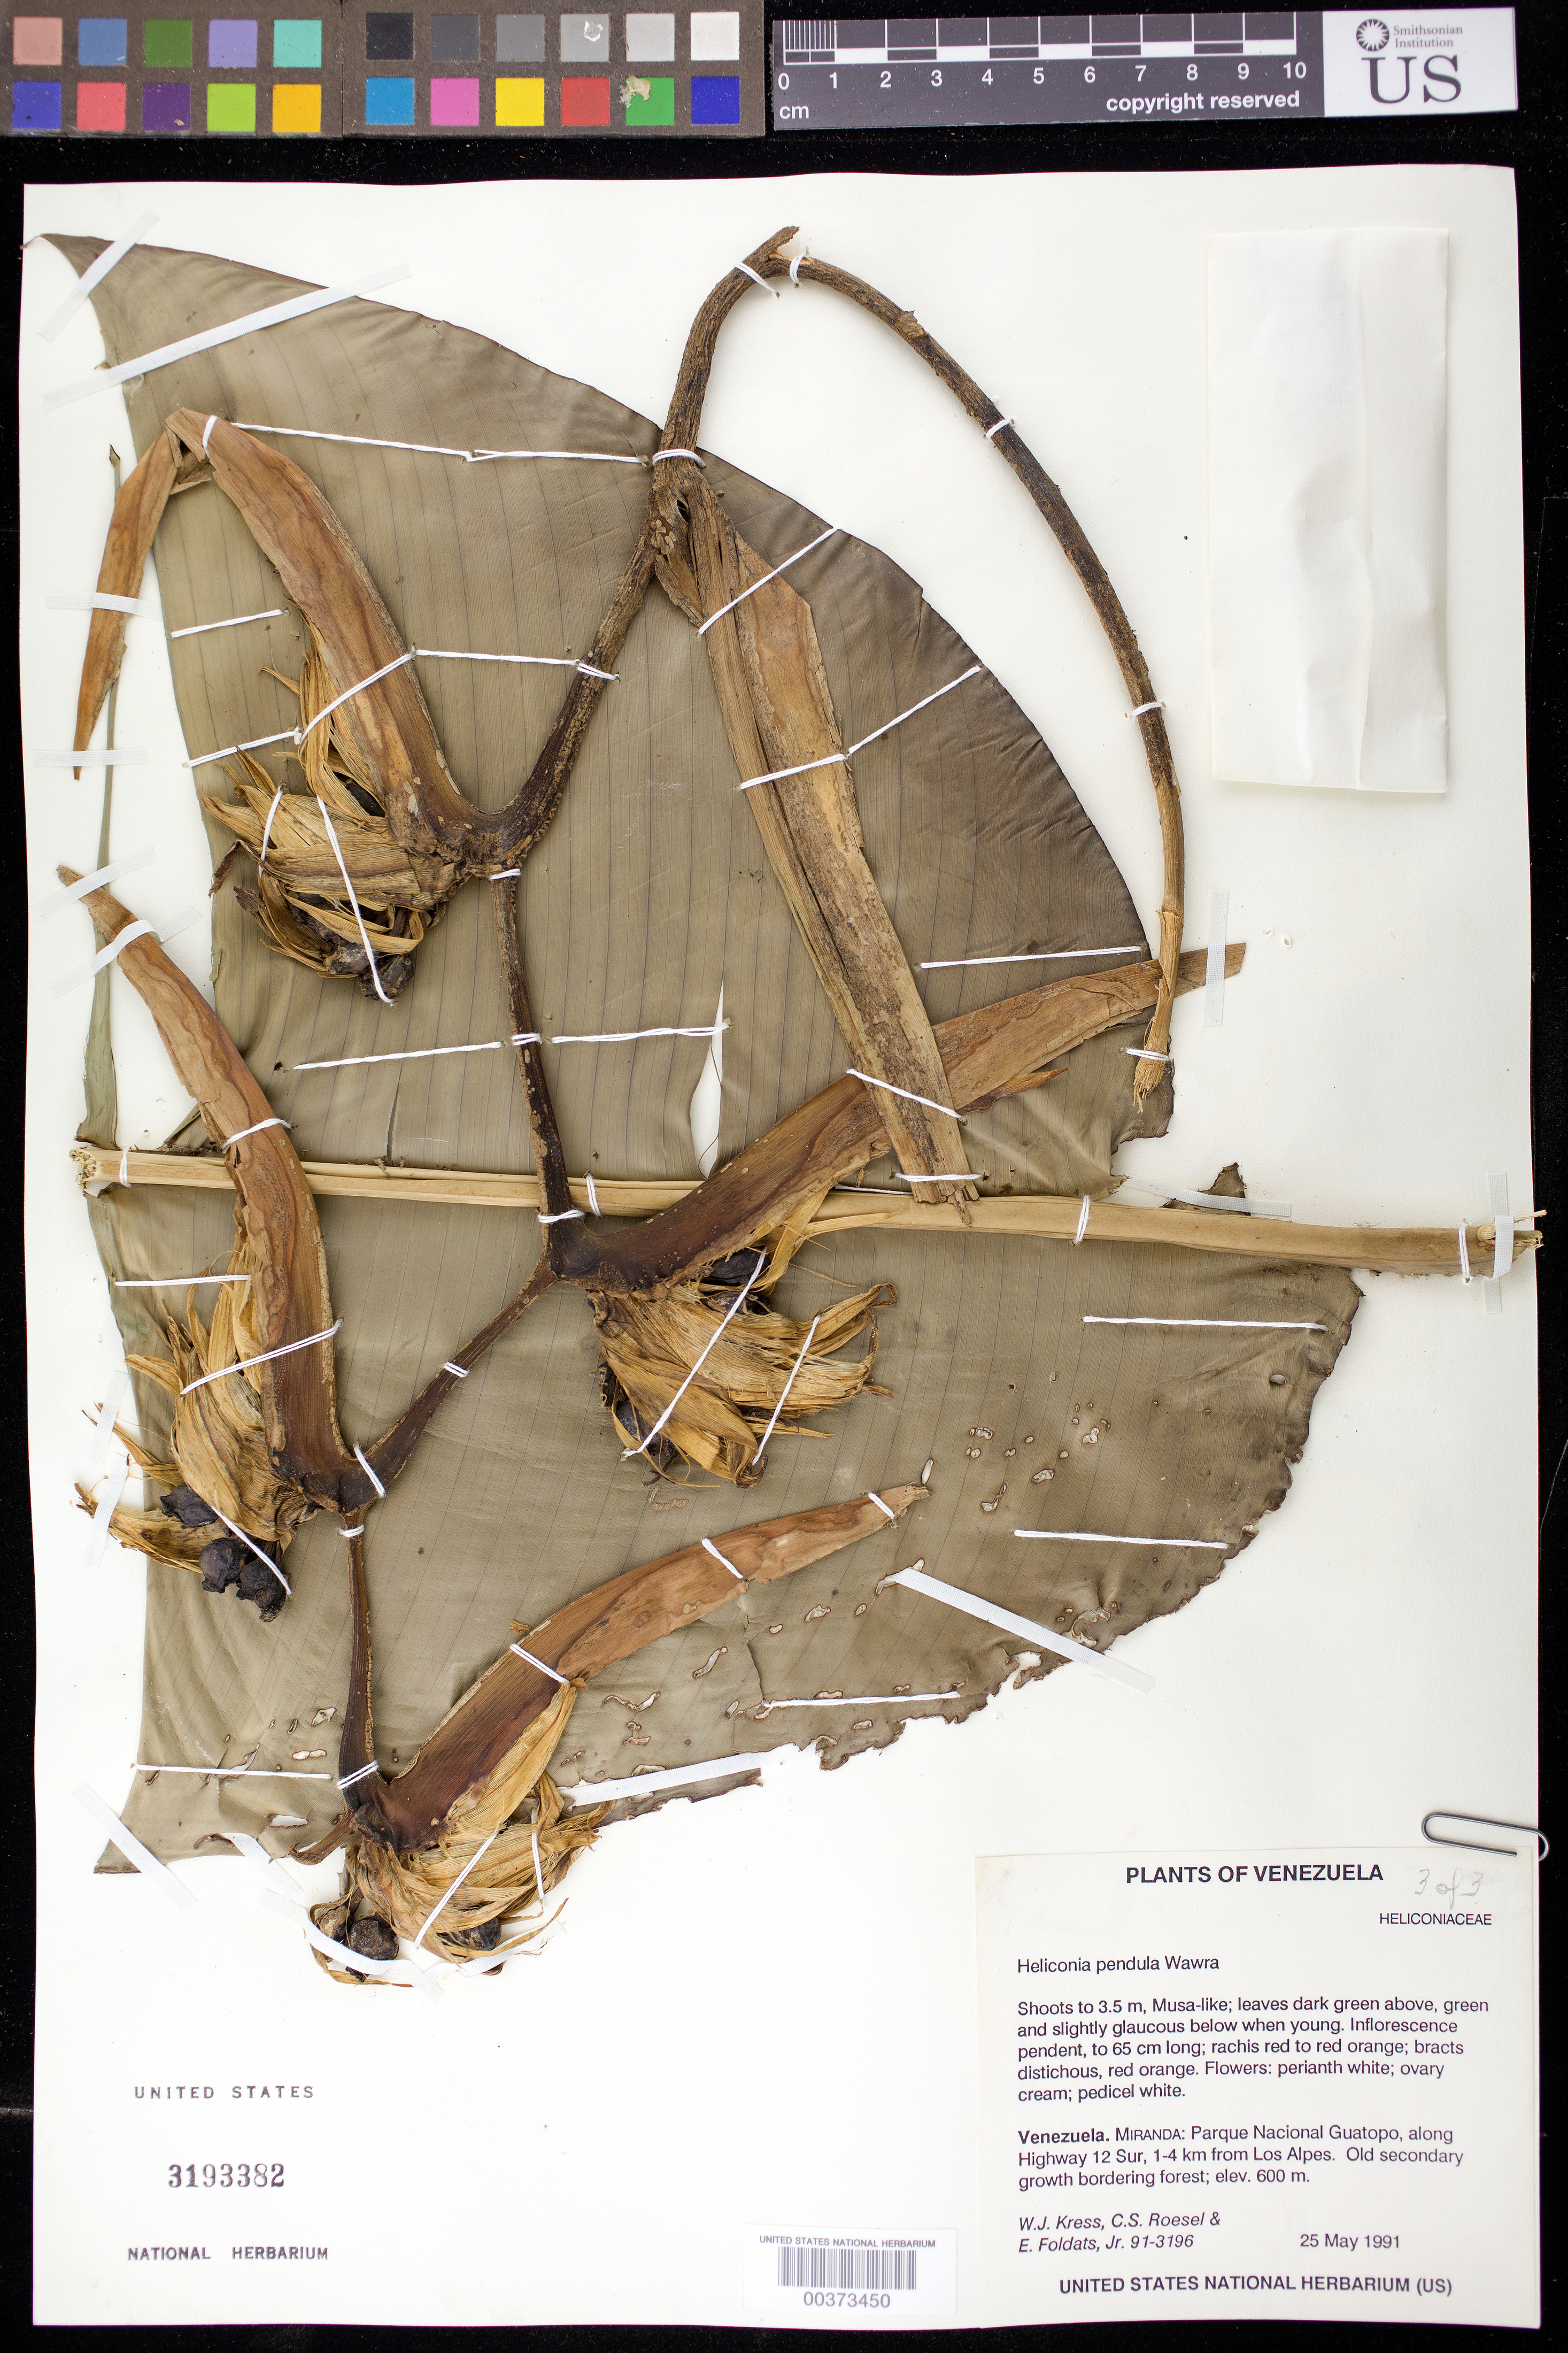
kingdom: Plantae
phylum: Tracheophyta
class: Liliopsida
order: Zingiberales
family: Heliconiaceae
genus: Heliconia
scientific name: Heliconia pendula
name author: Wawra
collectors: W. J. Kress, C. S. Roesel & E. Foldats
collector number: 91-3196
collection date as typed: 25 May 1991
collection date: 1991-05-25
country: Venezuela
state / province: Miranda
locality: Parque nacional guatopo, along hwy 12 sur, 1-4 km from los alpes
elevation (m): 600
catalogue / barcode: US 3193382